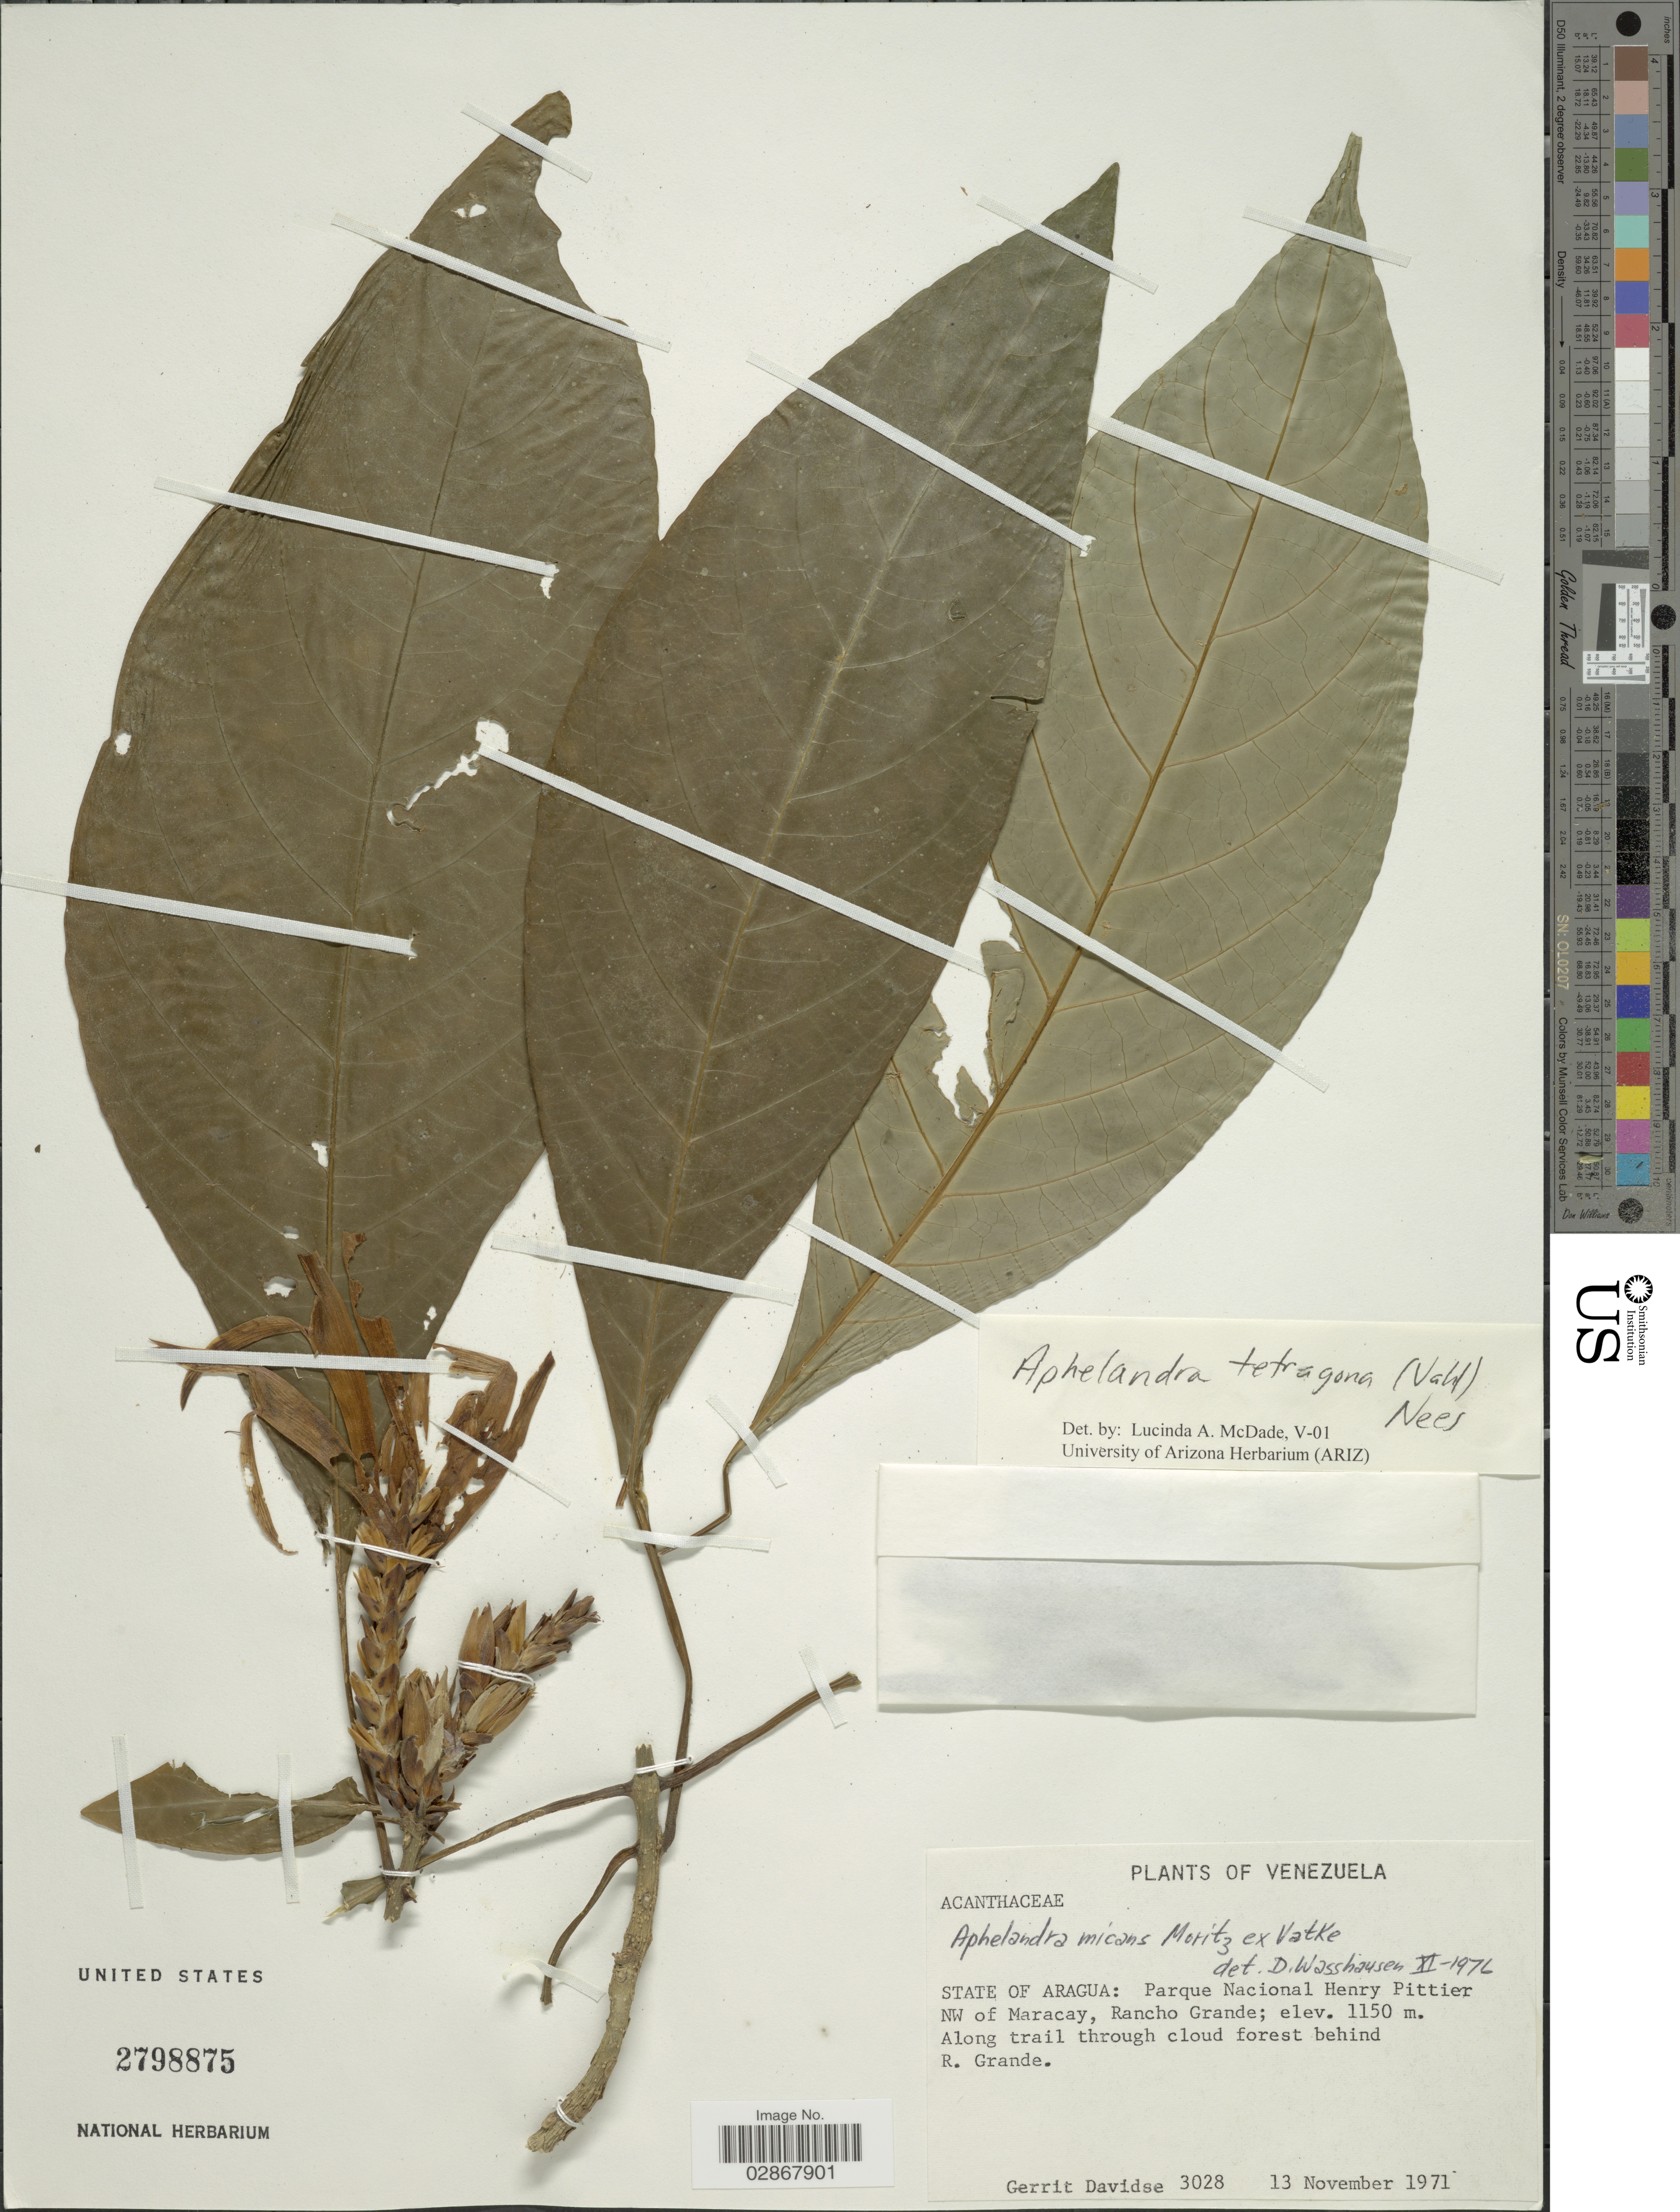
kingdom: Plantae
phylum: Tracheophyta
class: Magnoliopsida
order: Lamiales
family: Acanthaceae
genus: Aphelandra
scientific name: Aphelandra tetragona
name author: (Vahl) Nees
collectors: G. Davidse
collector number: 3028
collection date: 1971-11-13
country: Venezuela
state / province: Aragua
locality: Parque Nacional Henry Pittier NW of Maracay, Rancho Grande. Along trail through cloud forest behind R. Grande.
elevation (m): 1150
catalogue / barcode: US 2798875